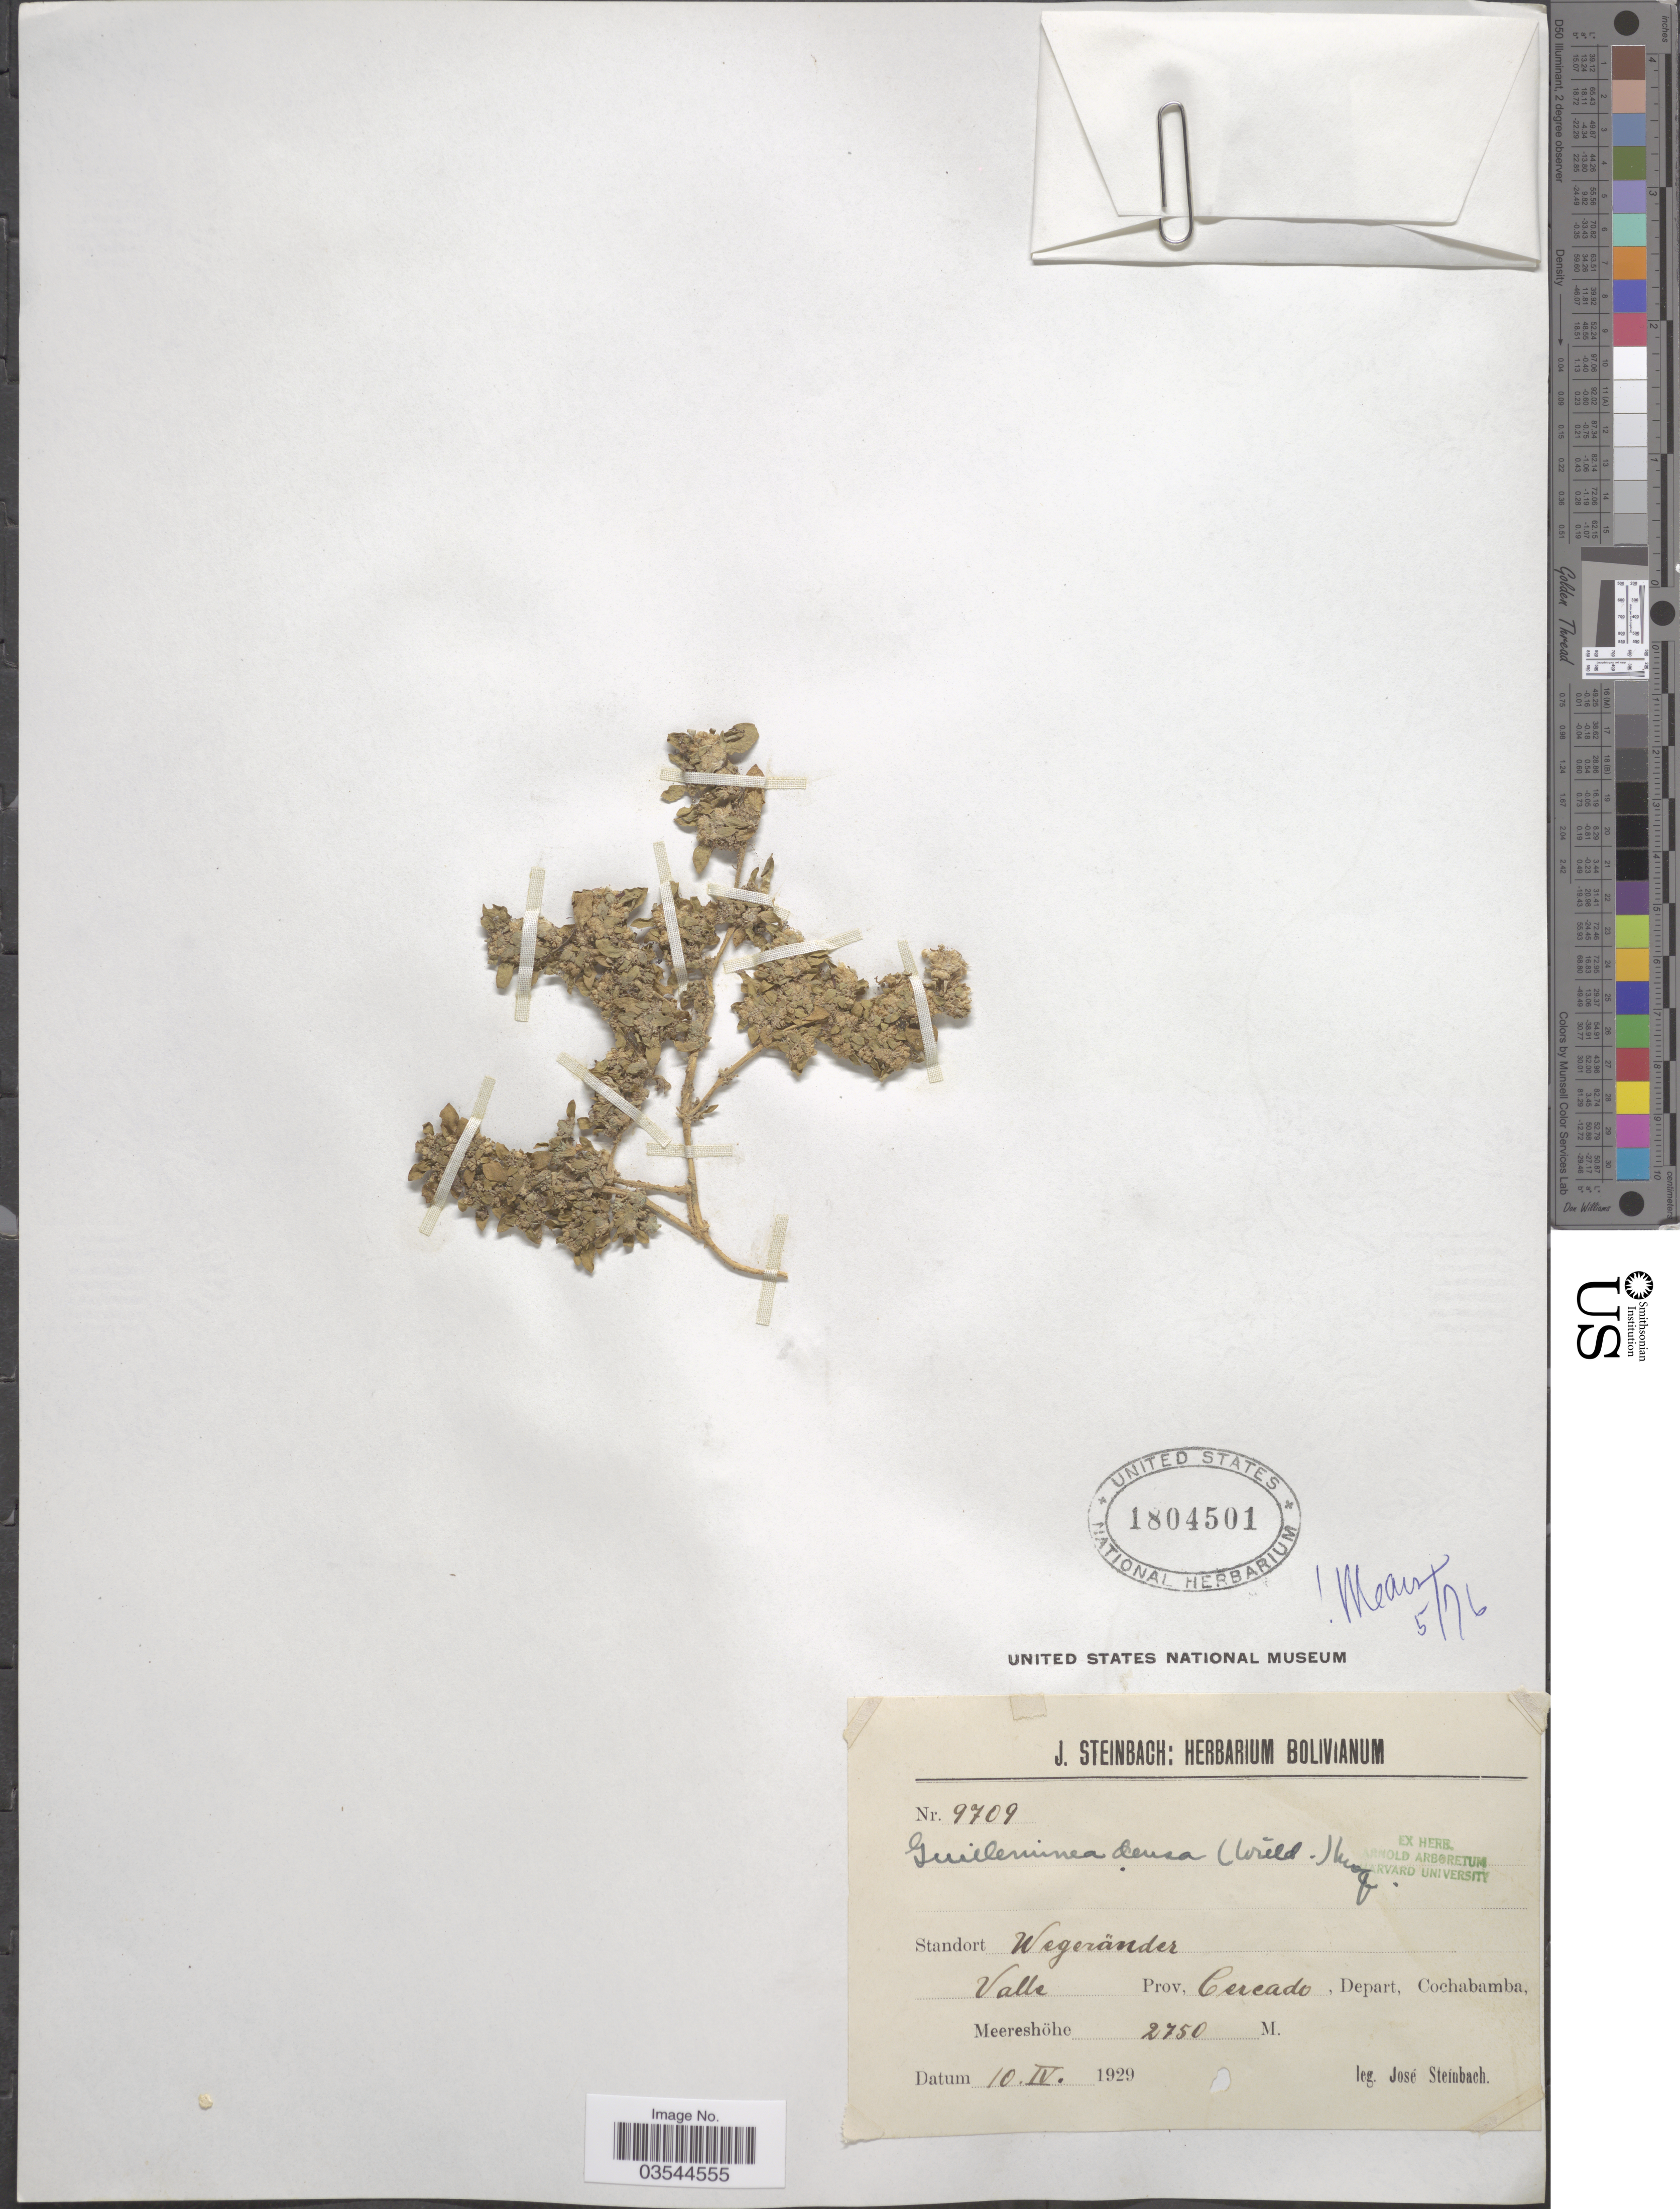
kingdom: Plantae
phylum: Tracheophyta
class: Magnoliopsida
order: Caryophyllales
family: Amaranthaceae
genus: Guilleminea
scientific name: Guilleminea densa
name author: (Humb. & Bonpl. ex Schult.) Moq.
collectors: J. Steinbach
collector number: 9709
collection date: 1929-04-10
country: Bolivia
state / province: Cochabamba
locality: Valle Prov, Cercado, Depart. Cochabamba.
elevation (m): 2750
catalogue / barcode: US 1804501